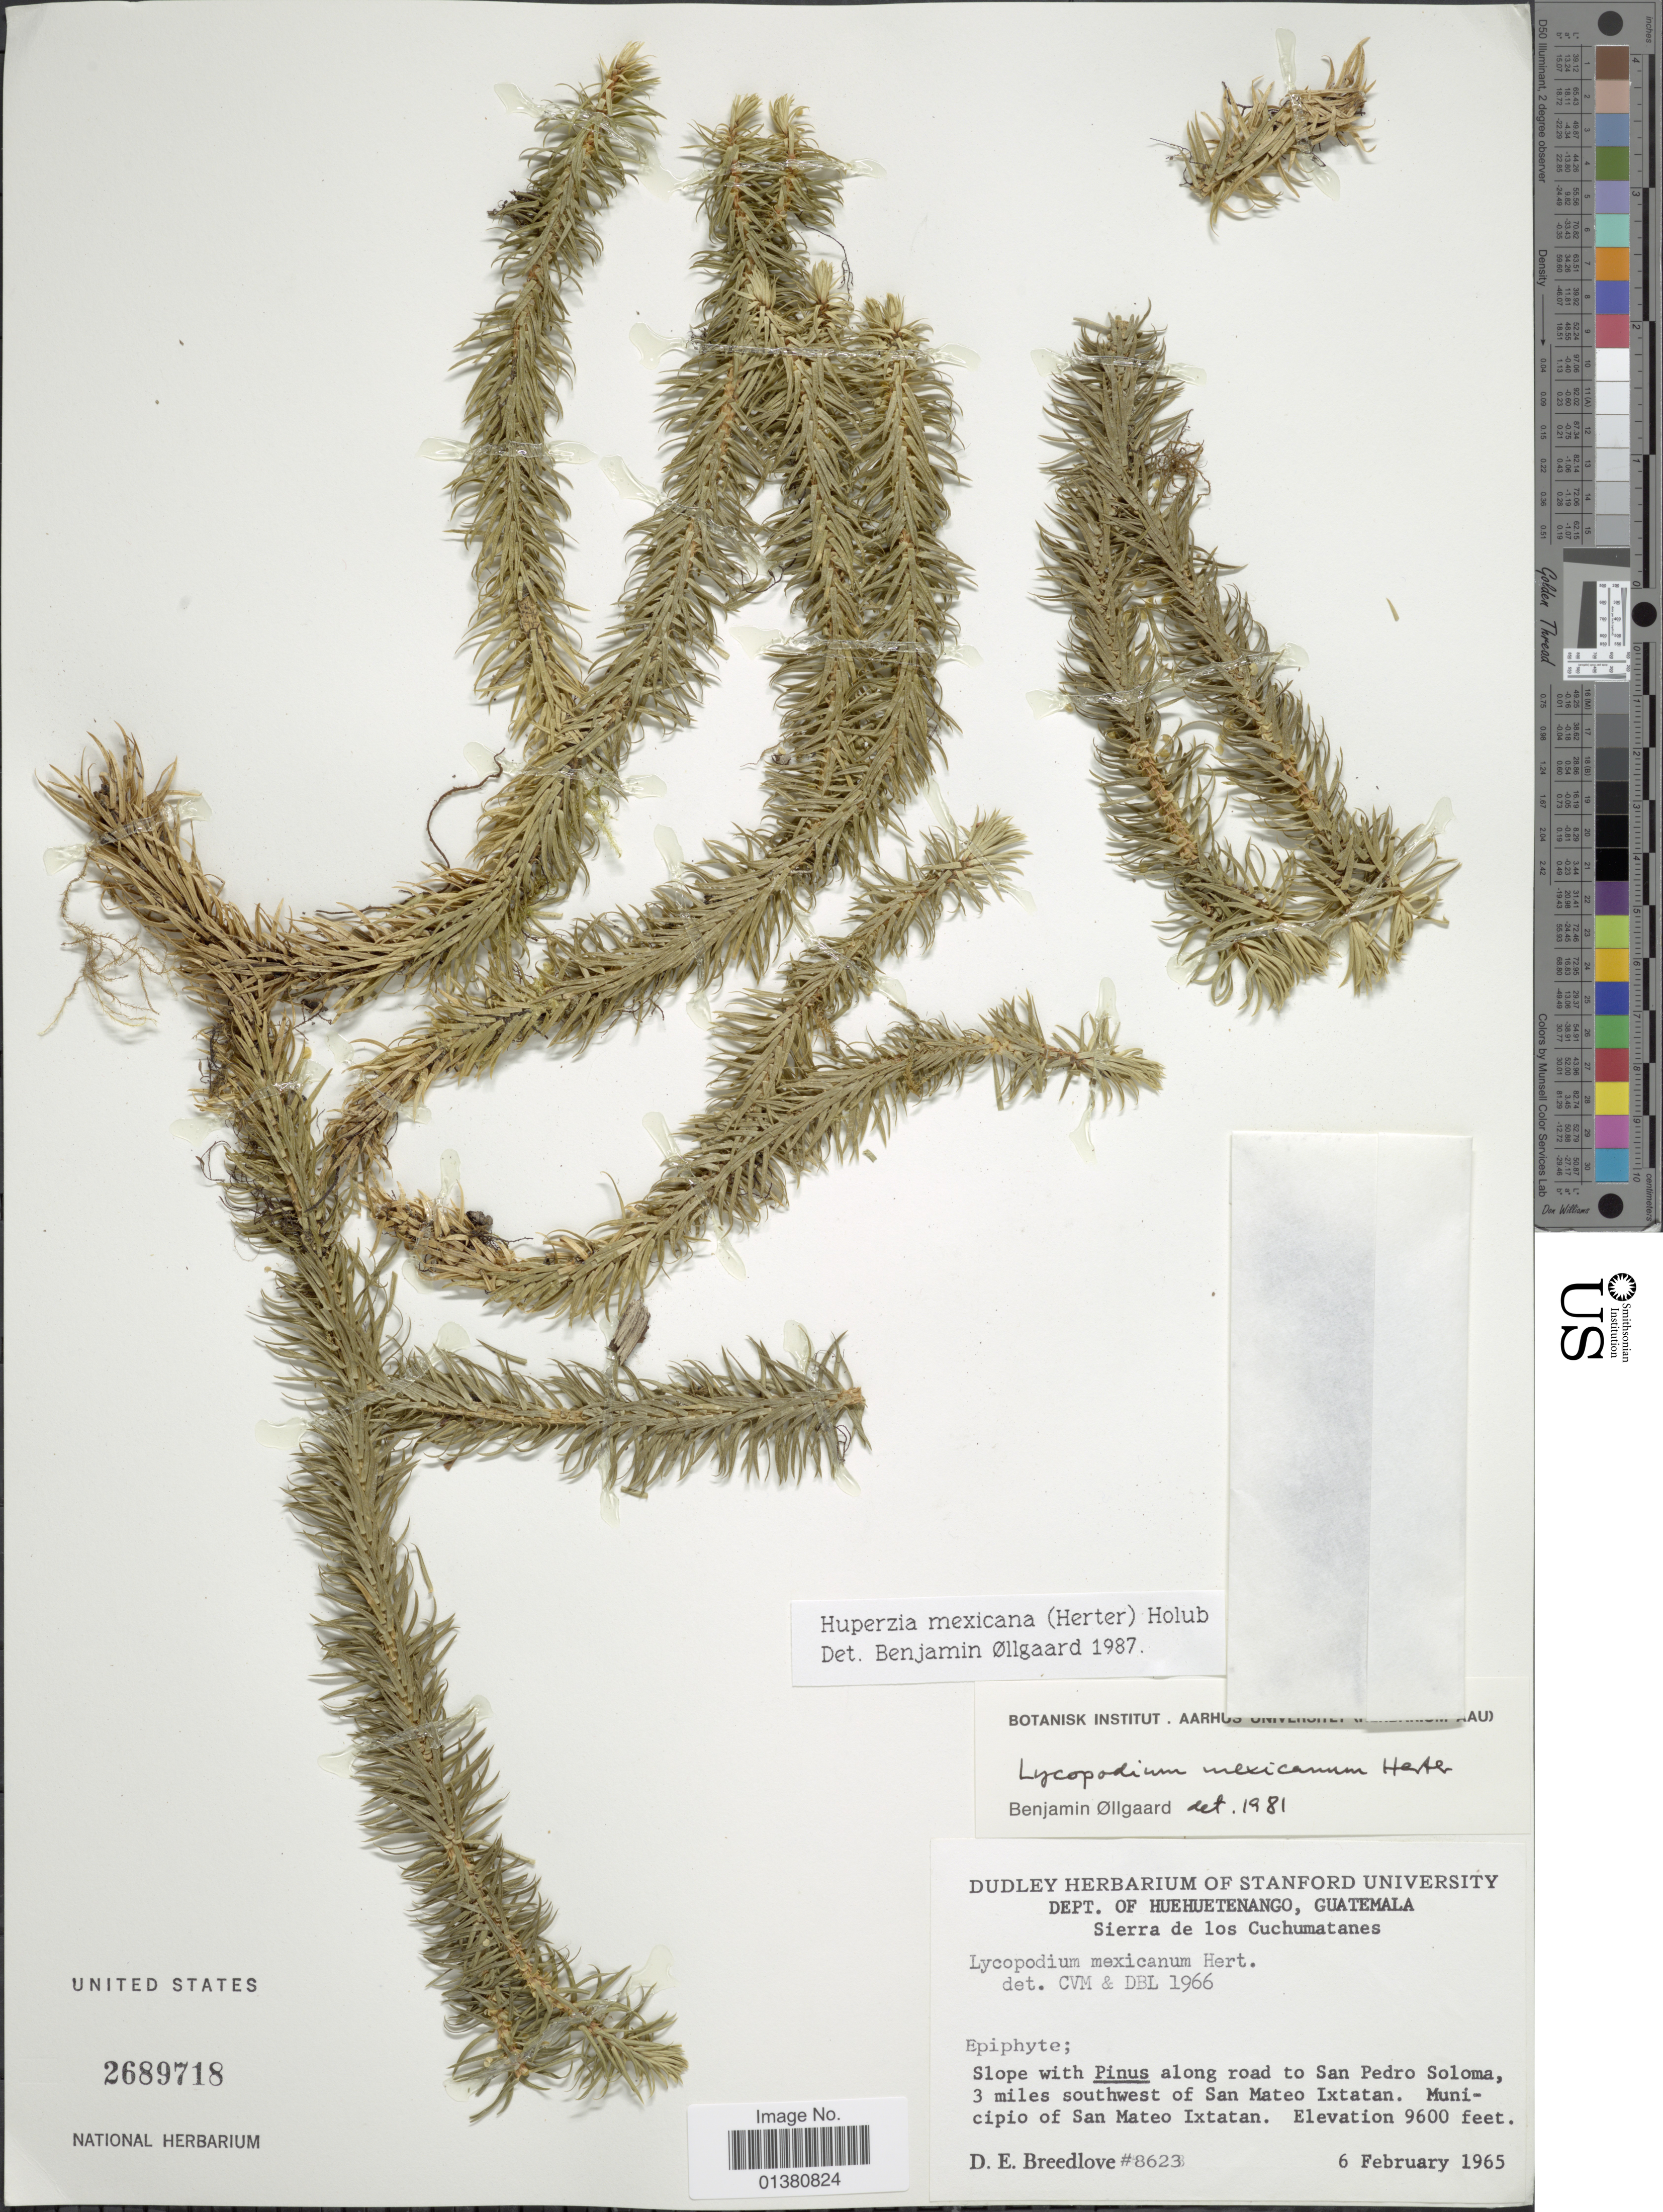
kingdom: Plantae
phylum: Tracheophyta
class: Lycopodiopsida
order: Lycopodiales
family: Lycopodiaceae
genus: Phlegmariurus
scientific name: Phlegmariurus mexicanus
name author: (Herter) B. Øllg.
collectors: D. E. Breedlove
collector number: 8623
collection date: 1965-02-06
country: Guatemala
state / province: Huehuetenango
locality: Dept of Huehuetenango, Slope with Pinus along road to San Pedro Soloma, 3 miles southwest of San Mateo Ixtatan. Municipio of San Mateo Ixatan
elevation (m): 2926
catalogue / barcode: US 2689718